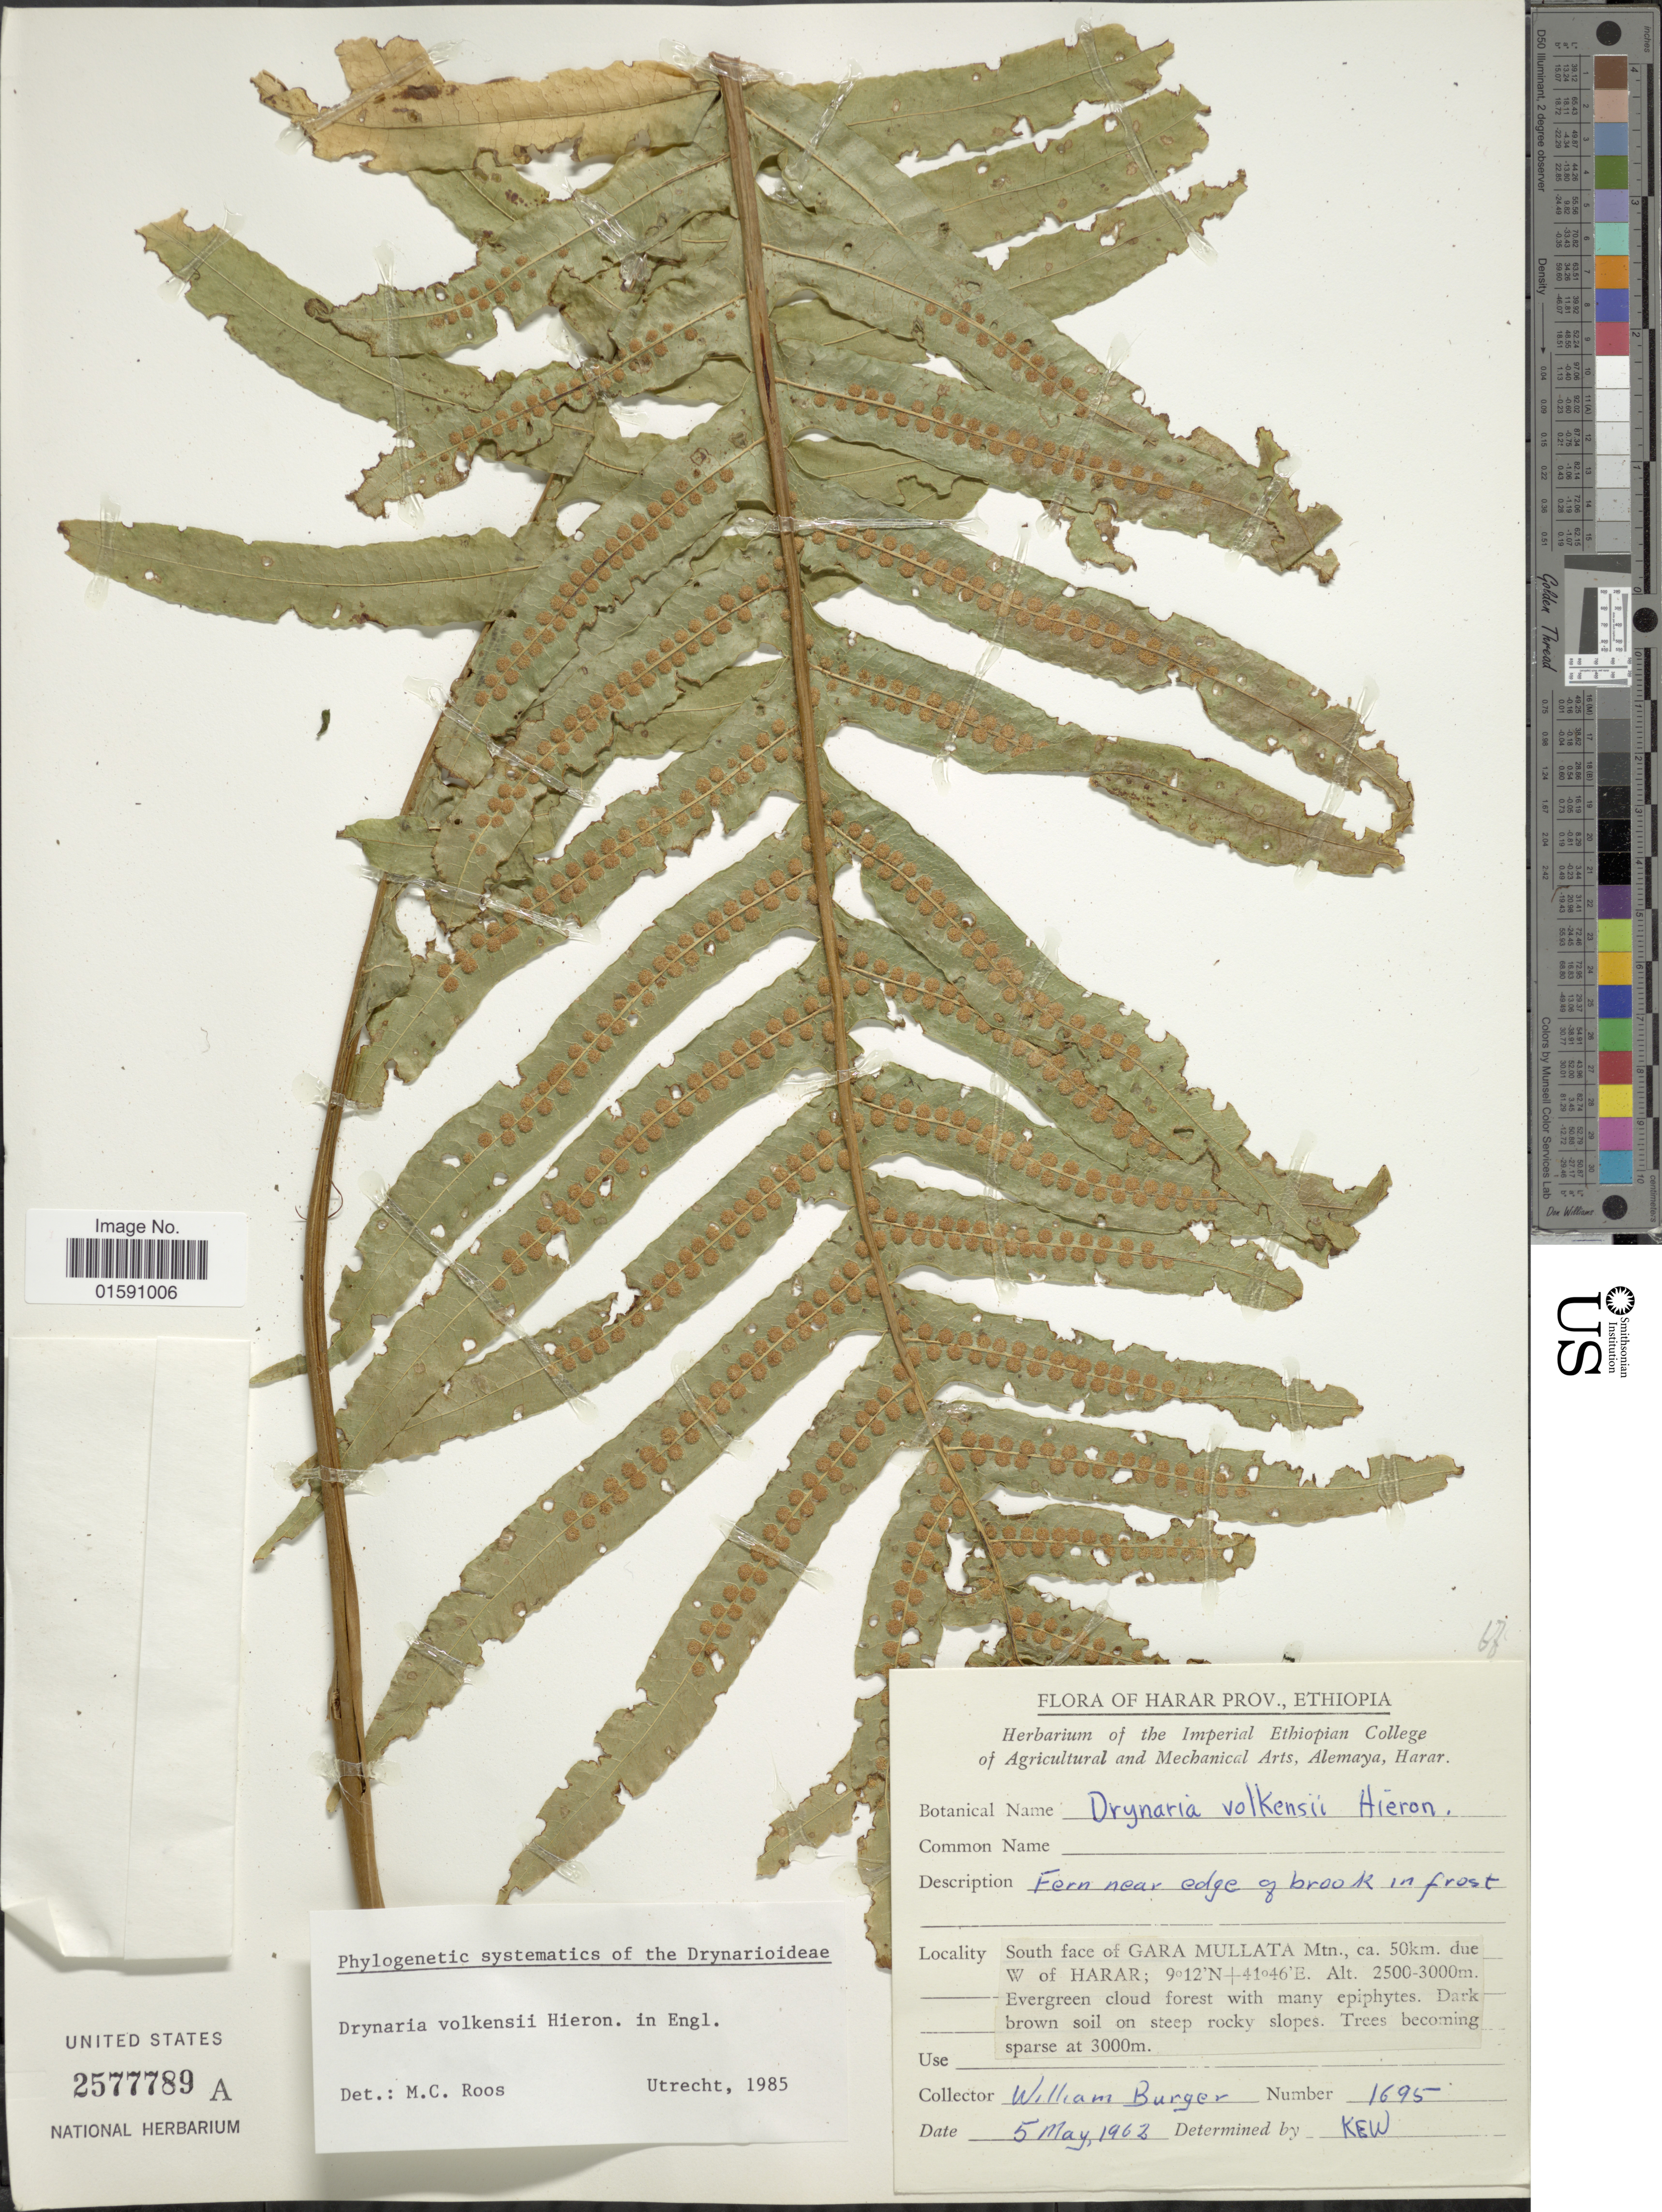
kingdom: Plantae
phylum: Tracheophyta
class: Polypodiopsida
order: Polypodiales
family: Polypodiaceae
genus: Drynaria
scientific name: Drynaria volkensii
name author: Hieron.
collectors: W. Burger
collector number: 1695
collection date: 1963-05-05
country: Ethiopia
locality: Harar Prov., Ethiopia. South face of Gara Mulliata Mtn. 50 km due W of Harar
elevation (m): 2500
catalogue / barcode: US 2577789A